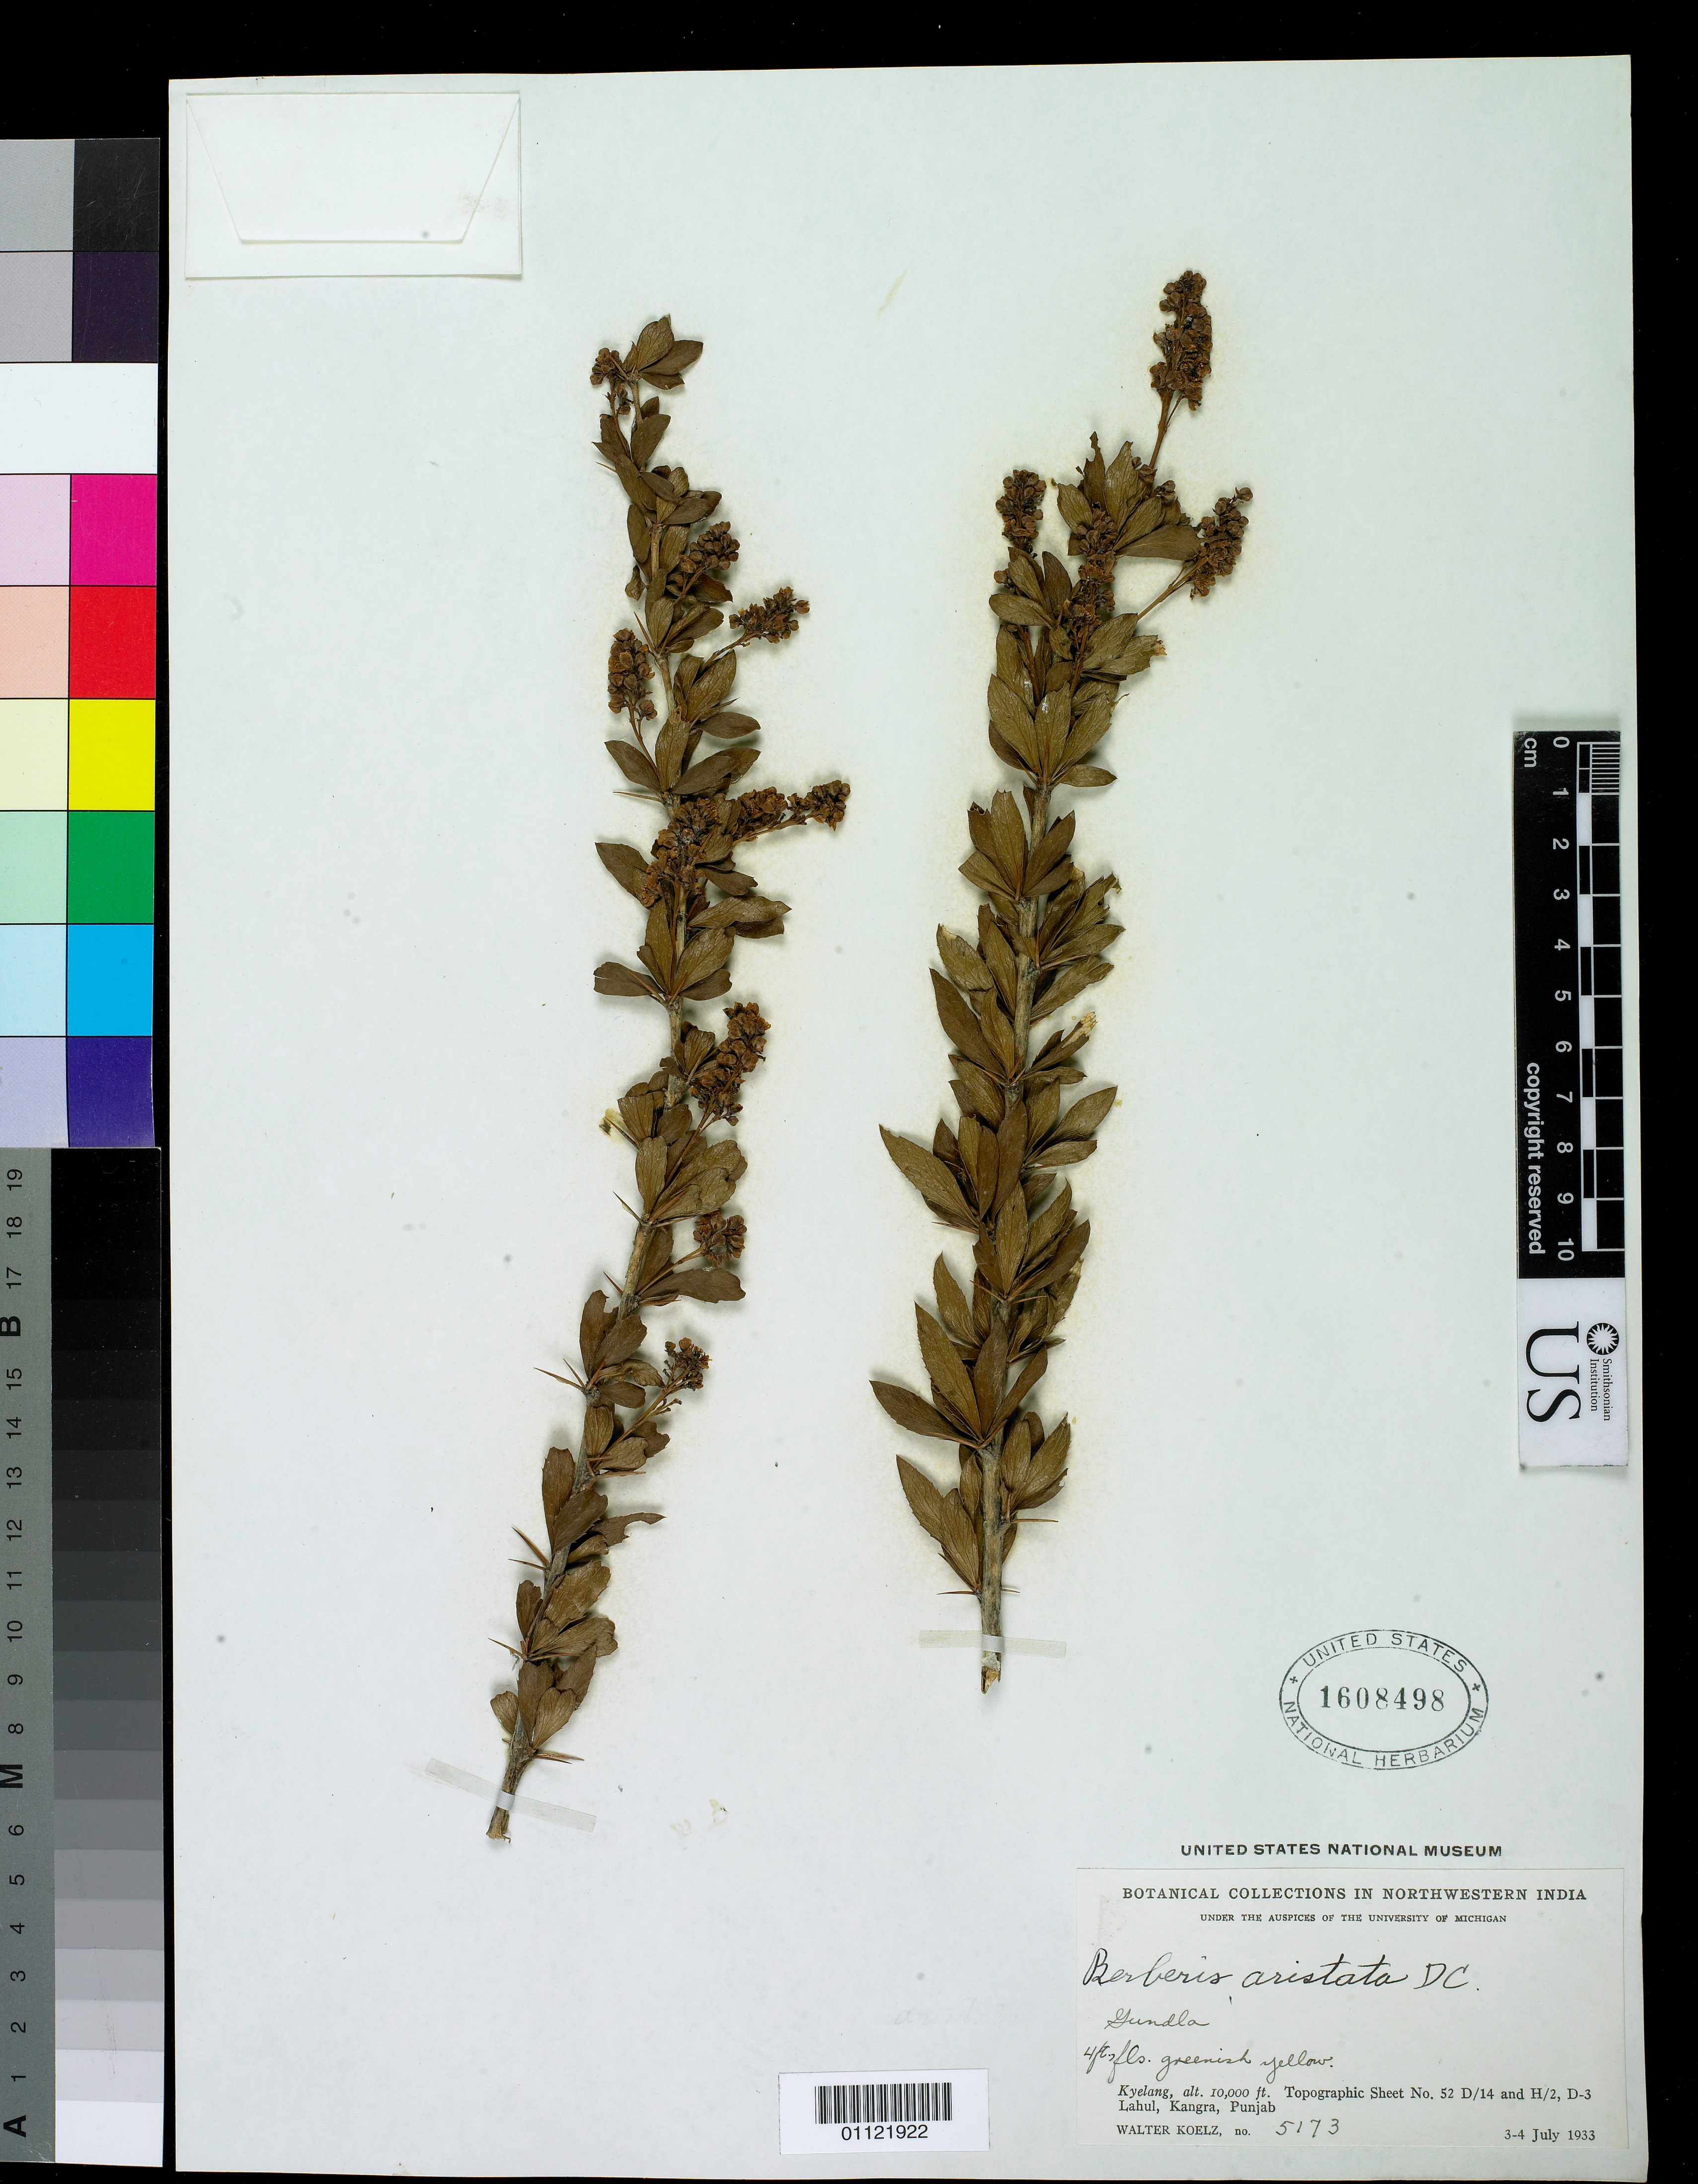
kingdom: Plantae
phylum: Tracheophyta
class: Magnoliopsida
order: Ranunculales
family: Berberidaceae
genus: Berberis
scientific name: Berberis aristata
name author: DC.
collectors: W. N. Koelz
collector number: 5173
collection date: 1933-07-03/1933-07-04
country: India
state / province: Punjab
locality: Kangra, Punjab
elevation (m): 3048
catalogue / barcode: US 1608498